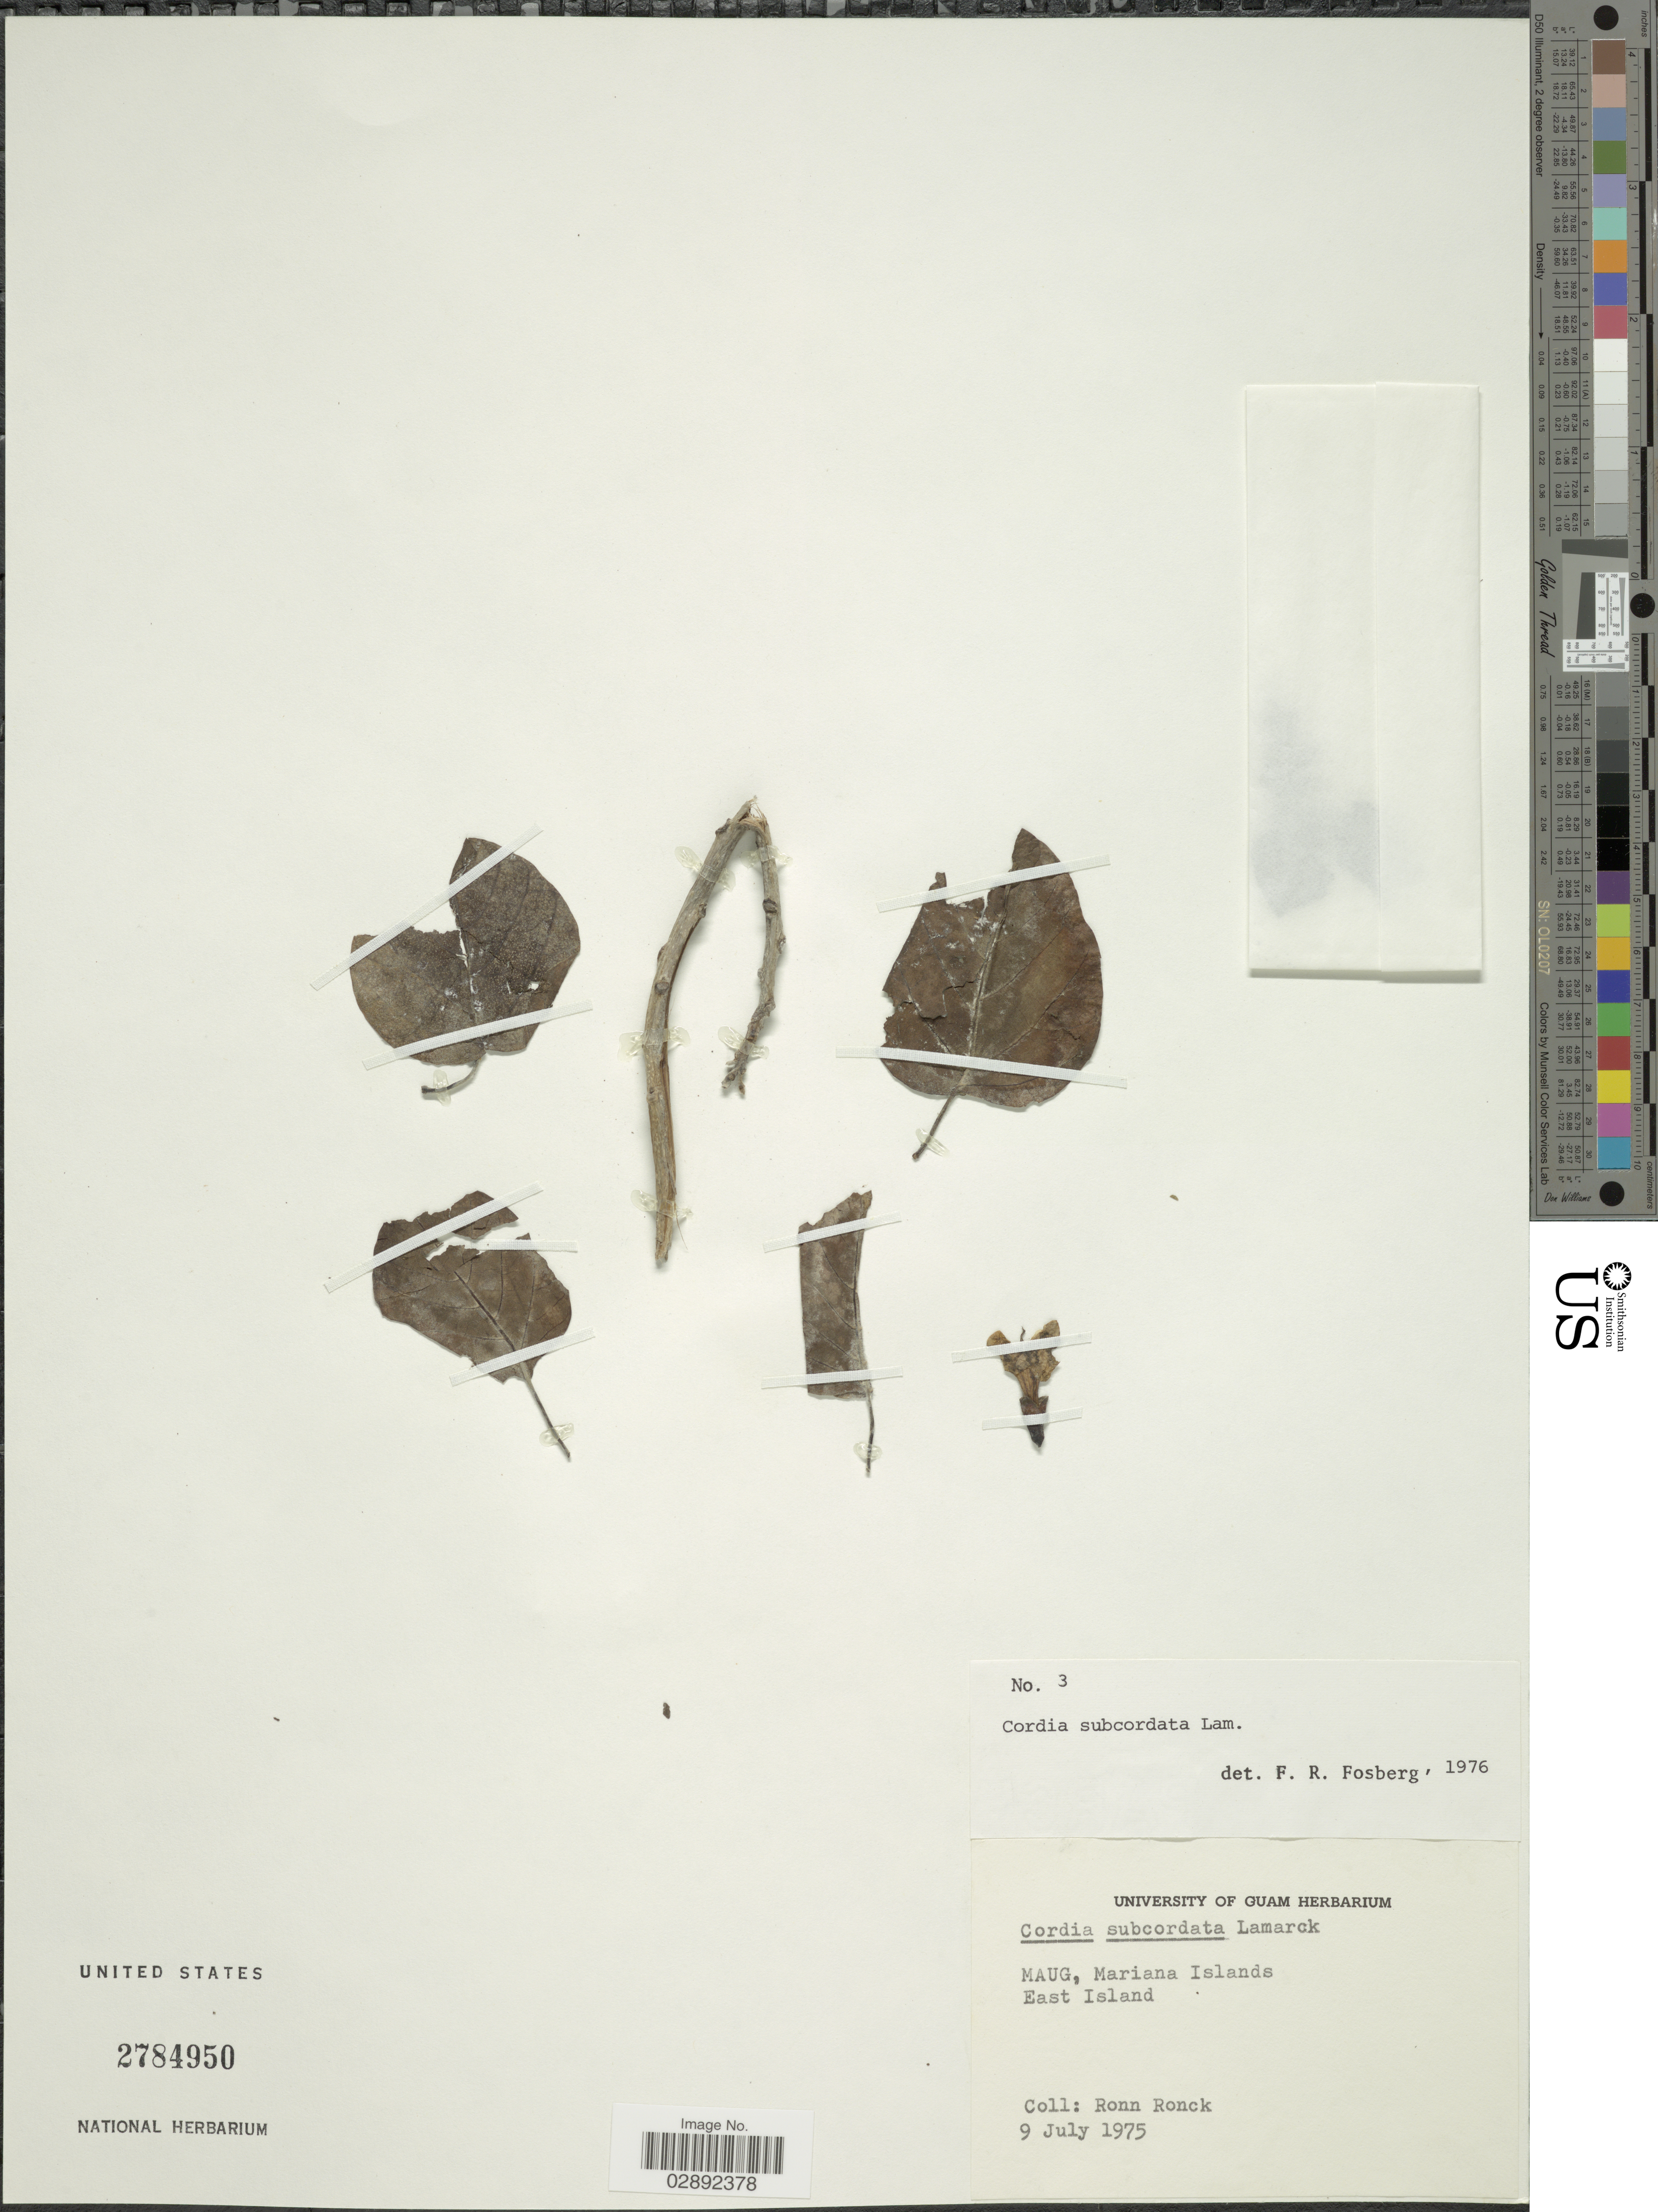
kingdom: Plantae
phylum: Tracheophyta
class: Magnoliopsida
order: Boraginales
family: Cordiaceae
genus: Cordia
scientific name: Cordia subcordata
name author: Lam.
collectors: R. Ronck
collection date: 1975-07-09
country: Northern Mariana Islands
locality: Maug, Mariana Islands. East Island.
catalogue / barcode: US 2784950